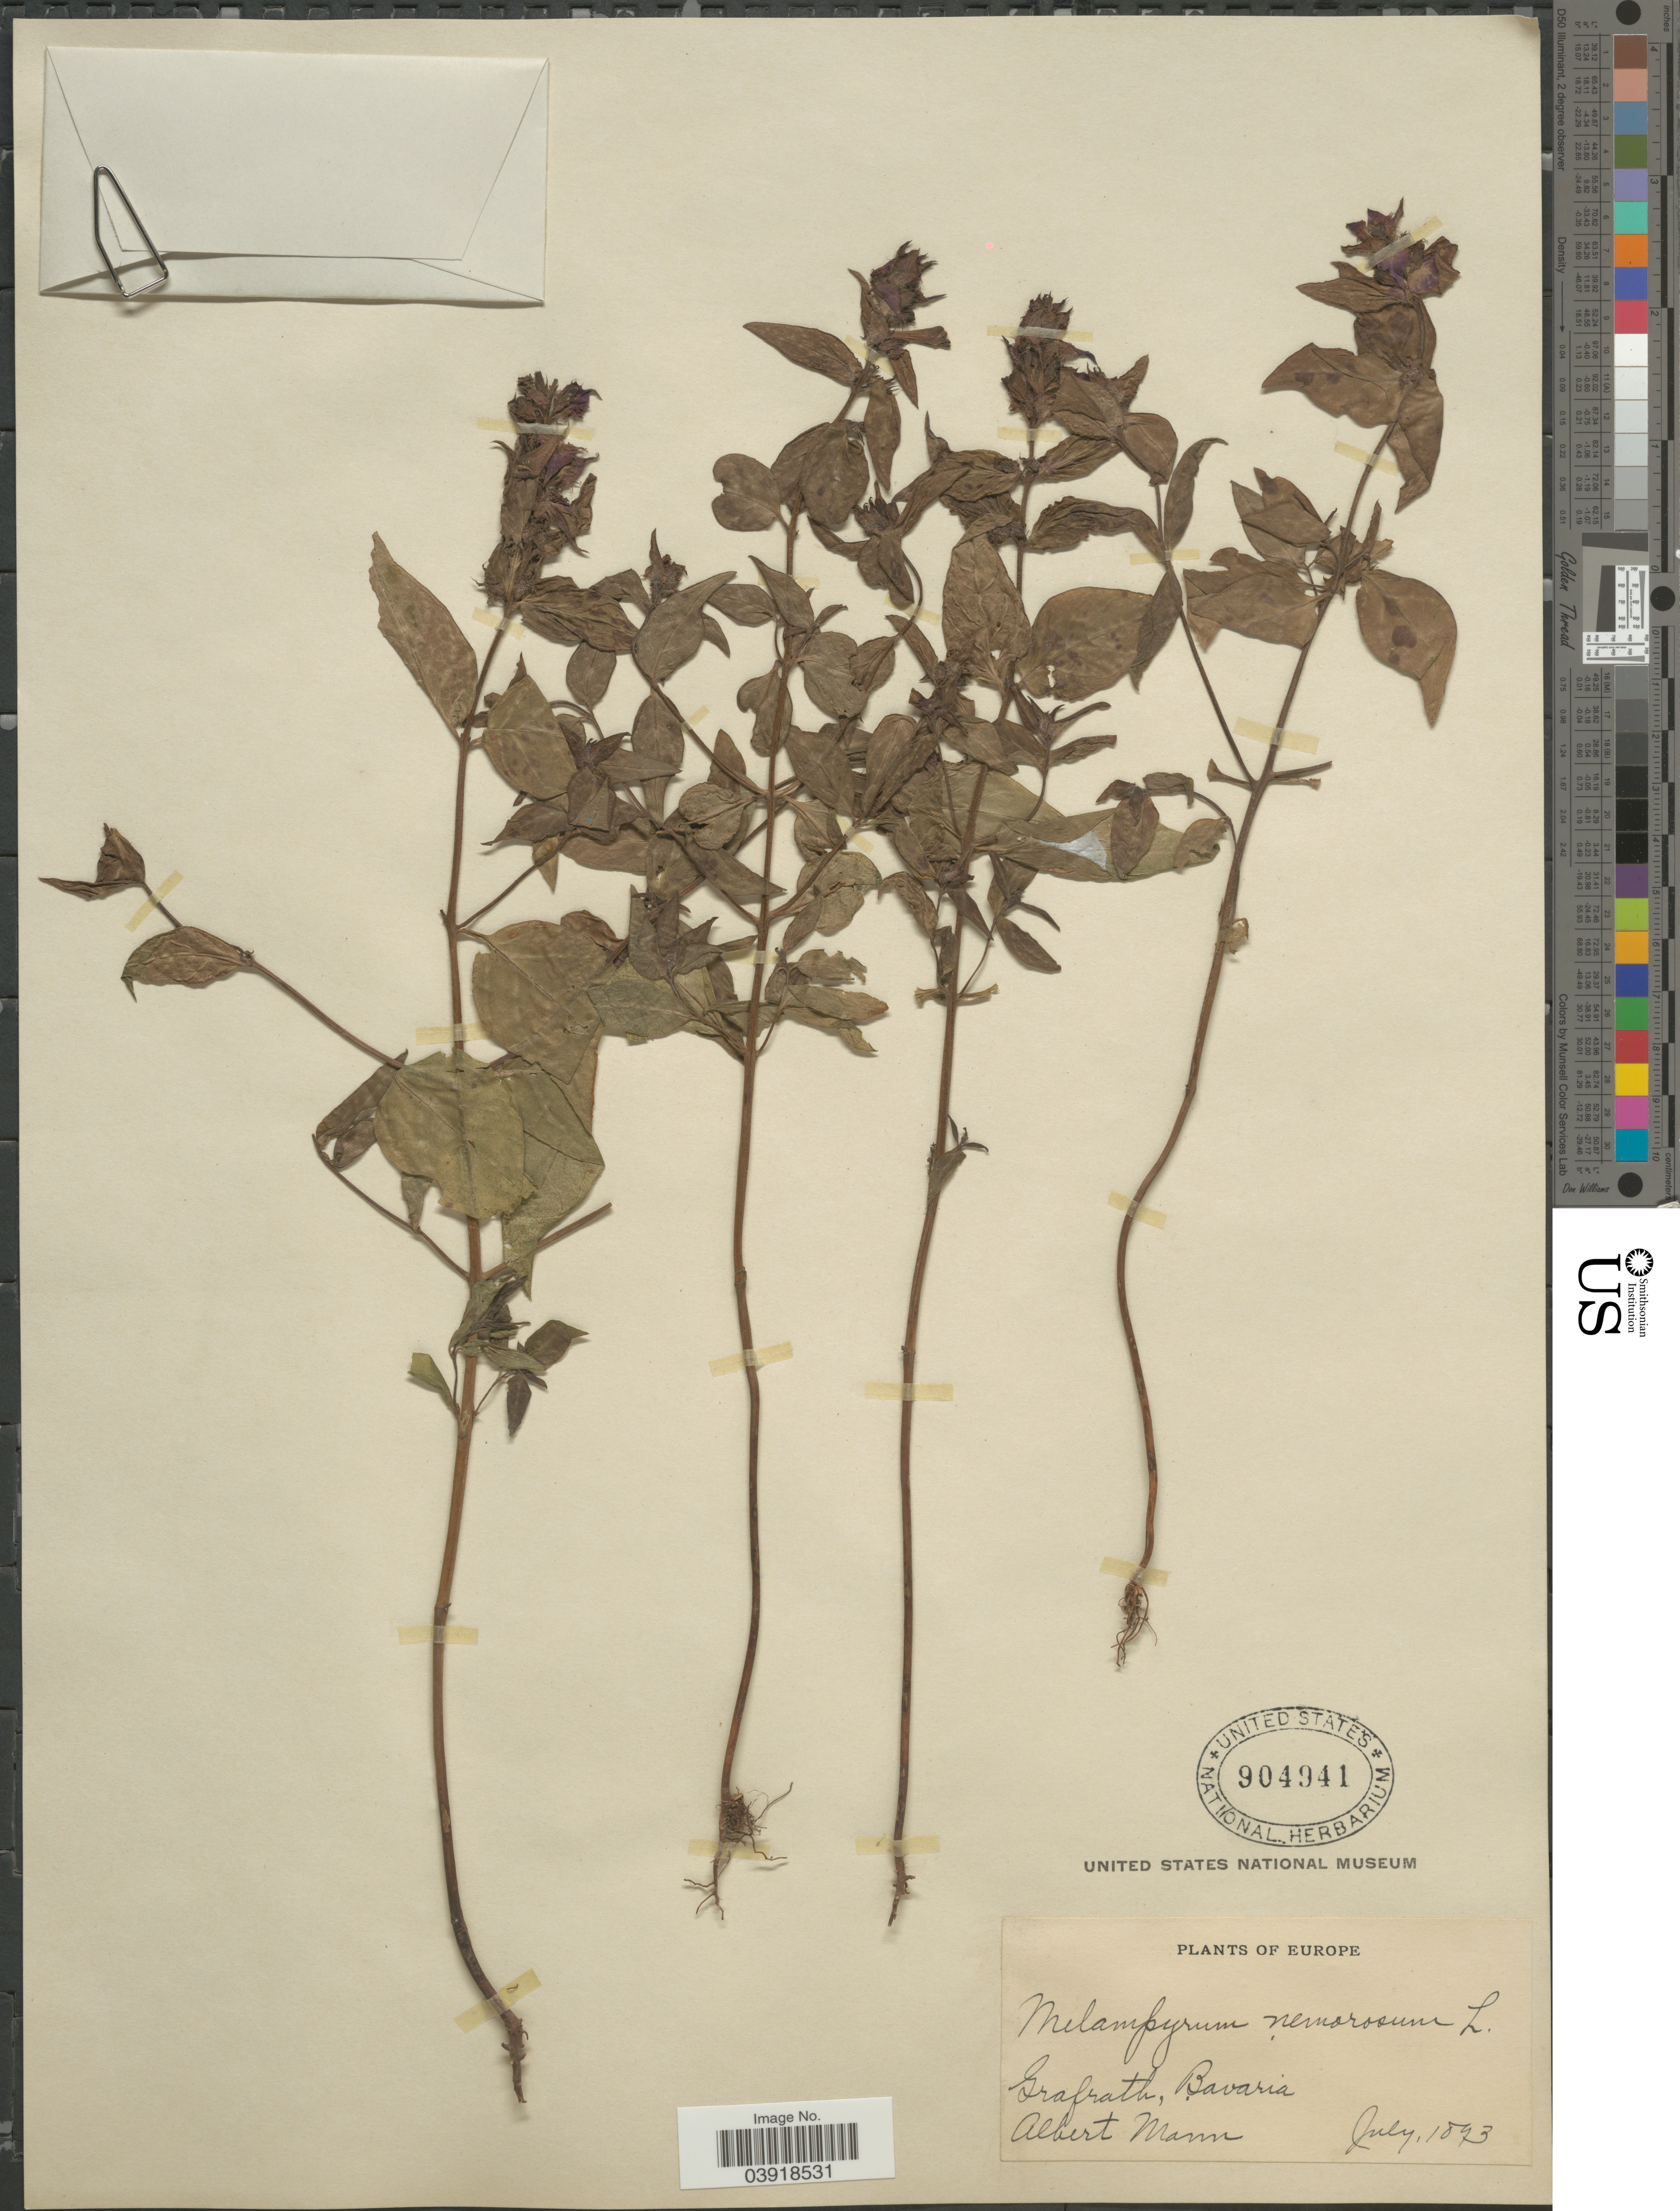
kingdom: Plantae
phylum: Tracheophyta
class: Magnoliopsida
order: Lamiales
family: Orobanchaceae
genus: Melampyrum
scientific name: Melampyrum nemorosum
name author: Baumg.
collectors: A. Mann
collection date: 1893-07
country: Germany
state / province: Bayern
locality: Grafrath, Bavaria.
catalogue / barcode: US 904941